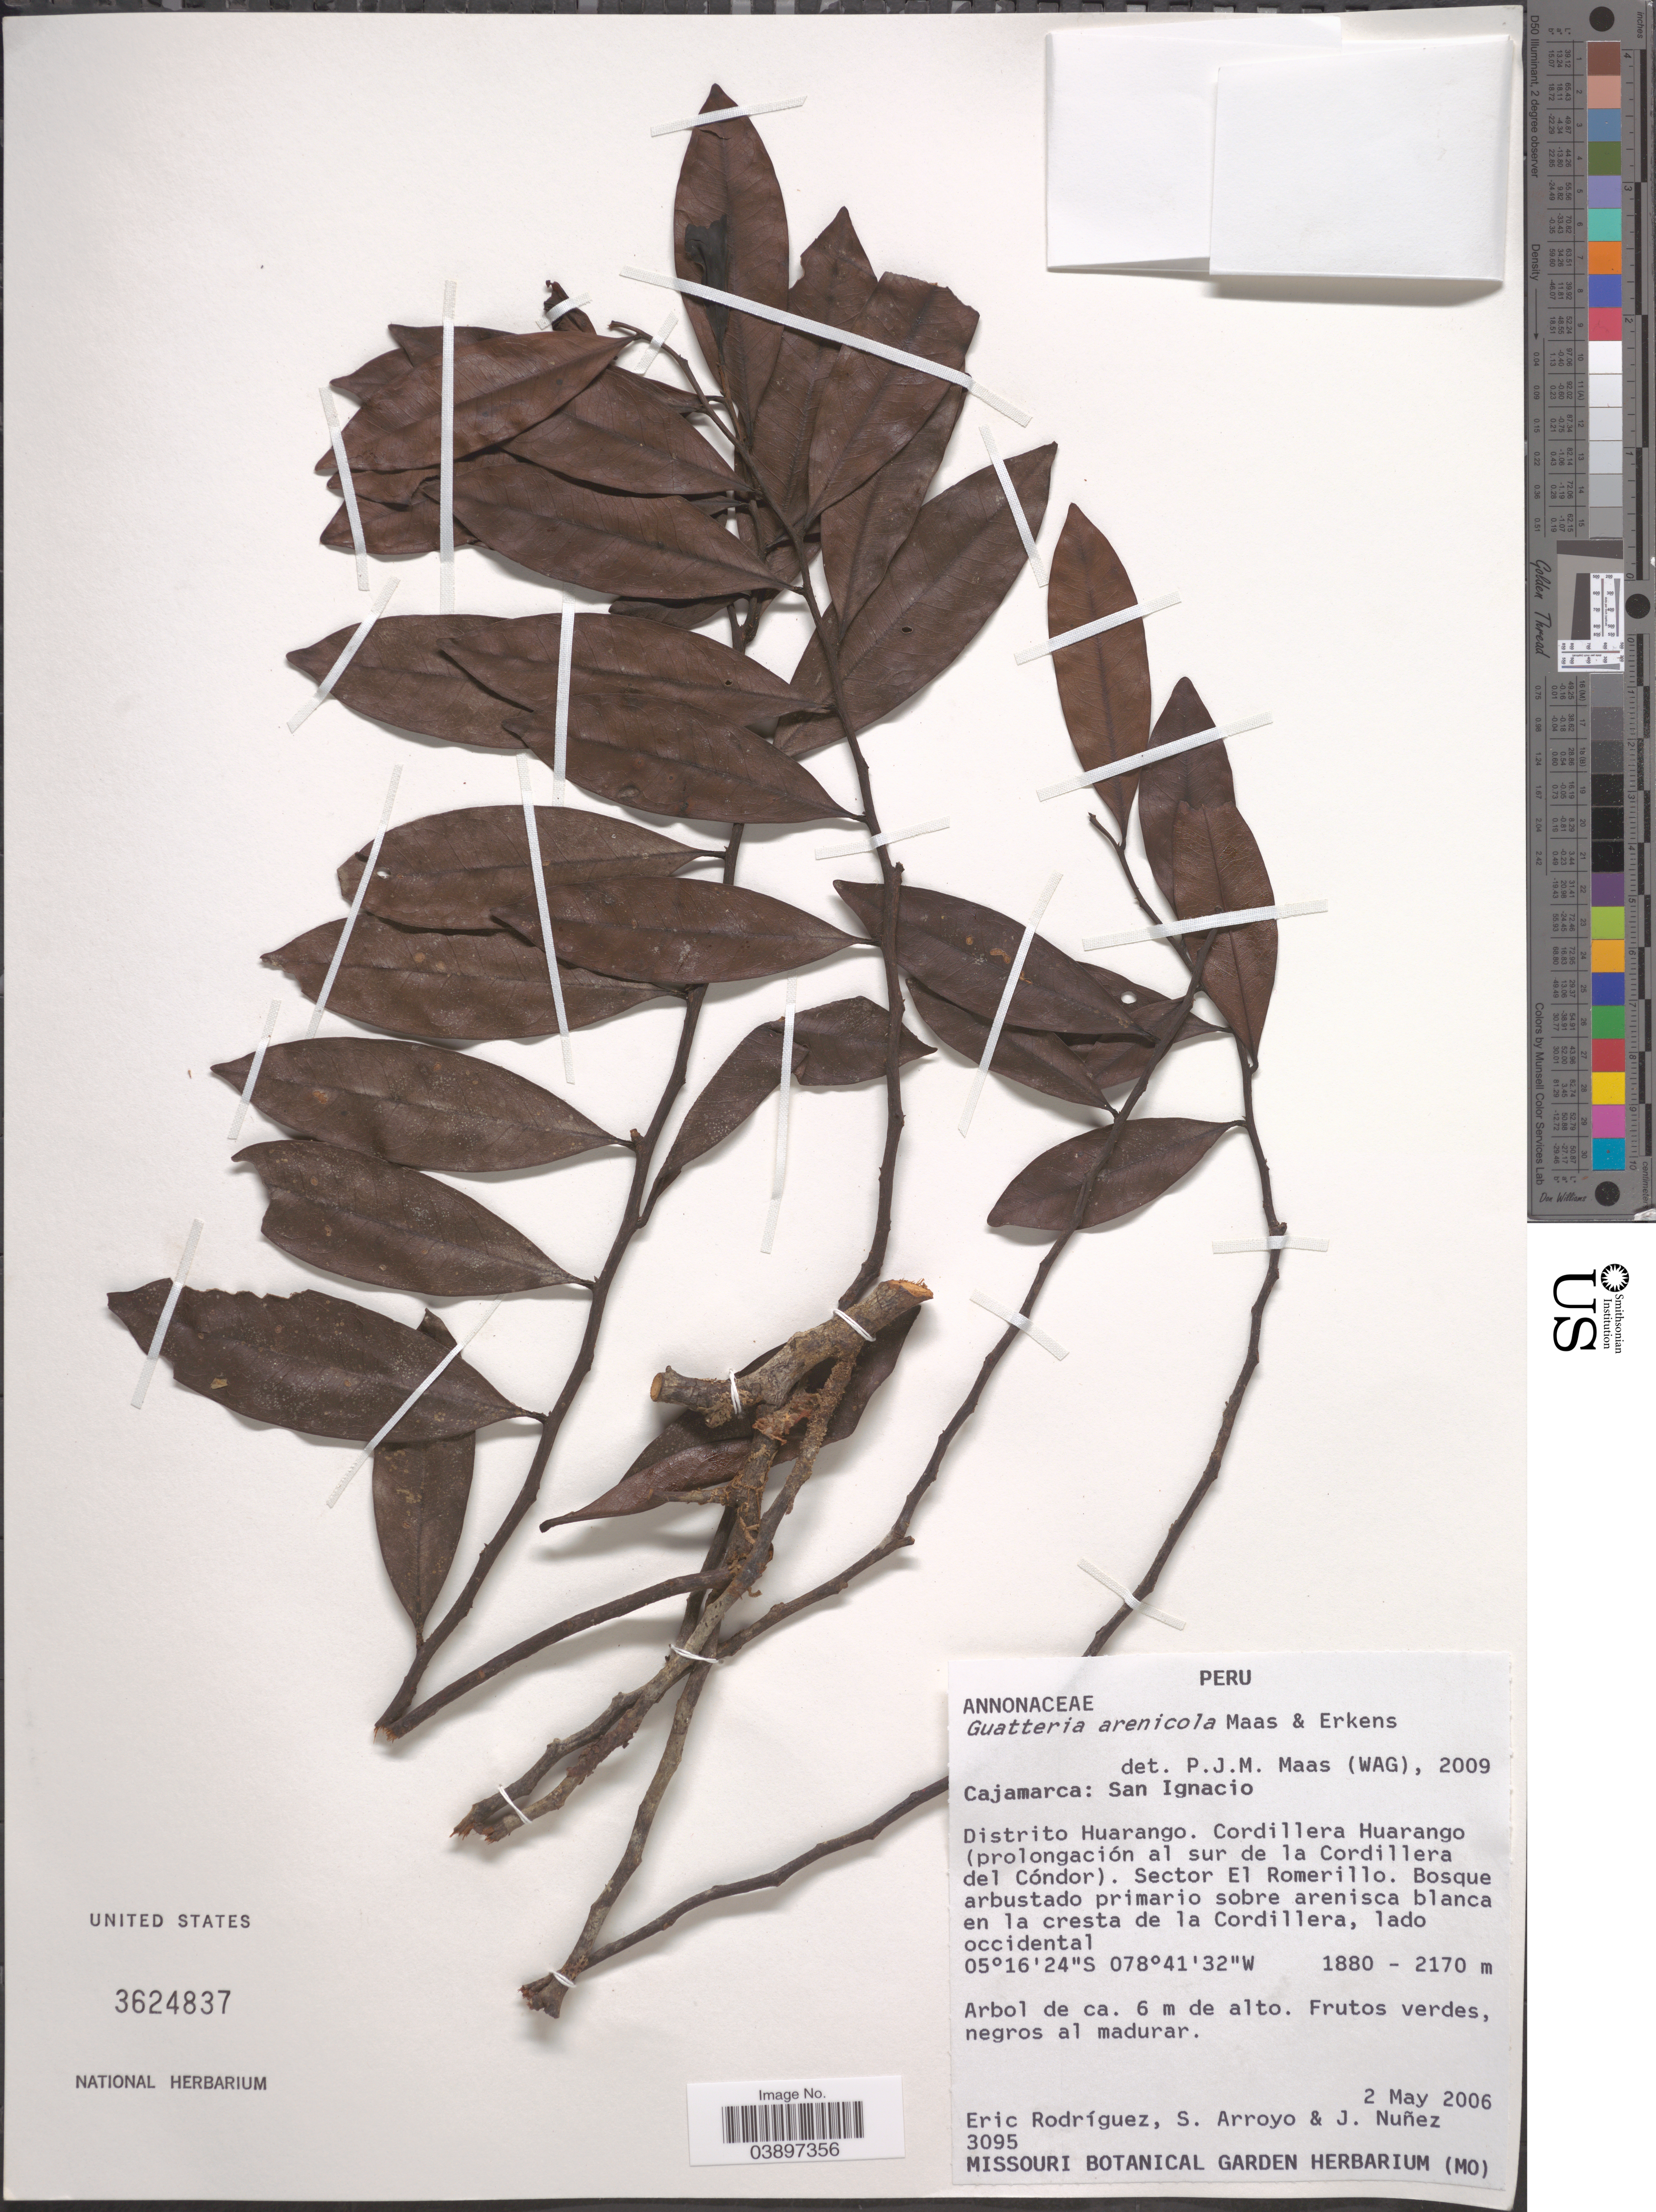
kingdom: Plantae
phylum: Tracheophyta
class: Magnoliopsida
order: Magnoliales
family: Annonaceae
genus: Guatteria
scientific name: Guatteria arenicola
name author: Maas & Erkens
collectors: E. Rodriguez, Arroyo, S. & J. Nunez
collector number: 3095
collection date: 2006-05-02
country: Peru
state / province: Cajamarca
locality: San Ignacio. Distrito Huarango. Cordillera Huarango (prolongación al sur de la Cordillera del Cóndor). Sector El Romerillo. Bosque arbustado primario sobre arenisca blanca en la cresta de la Cordillera, lado occidental.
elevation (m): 1880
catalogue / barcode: US 3624837